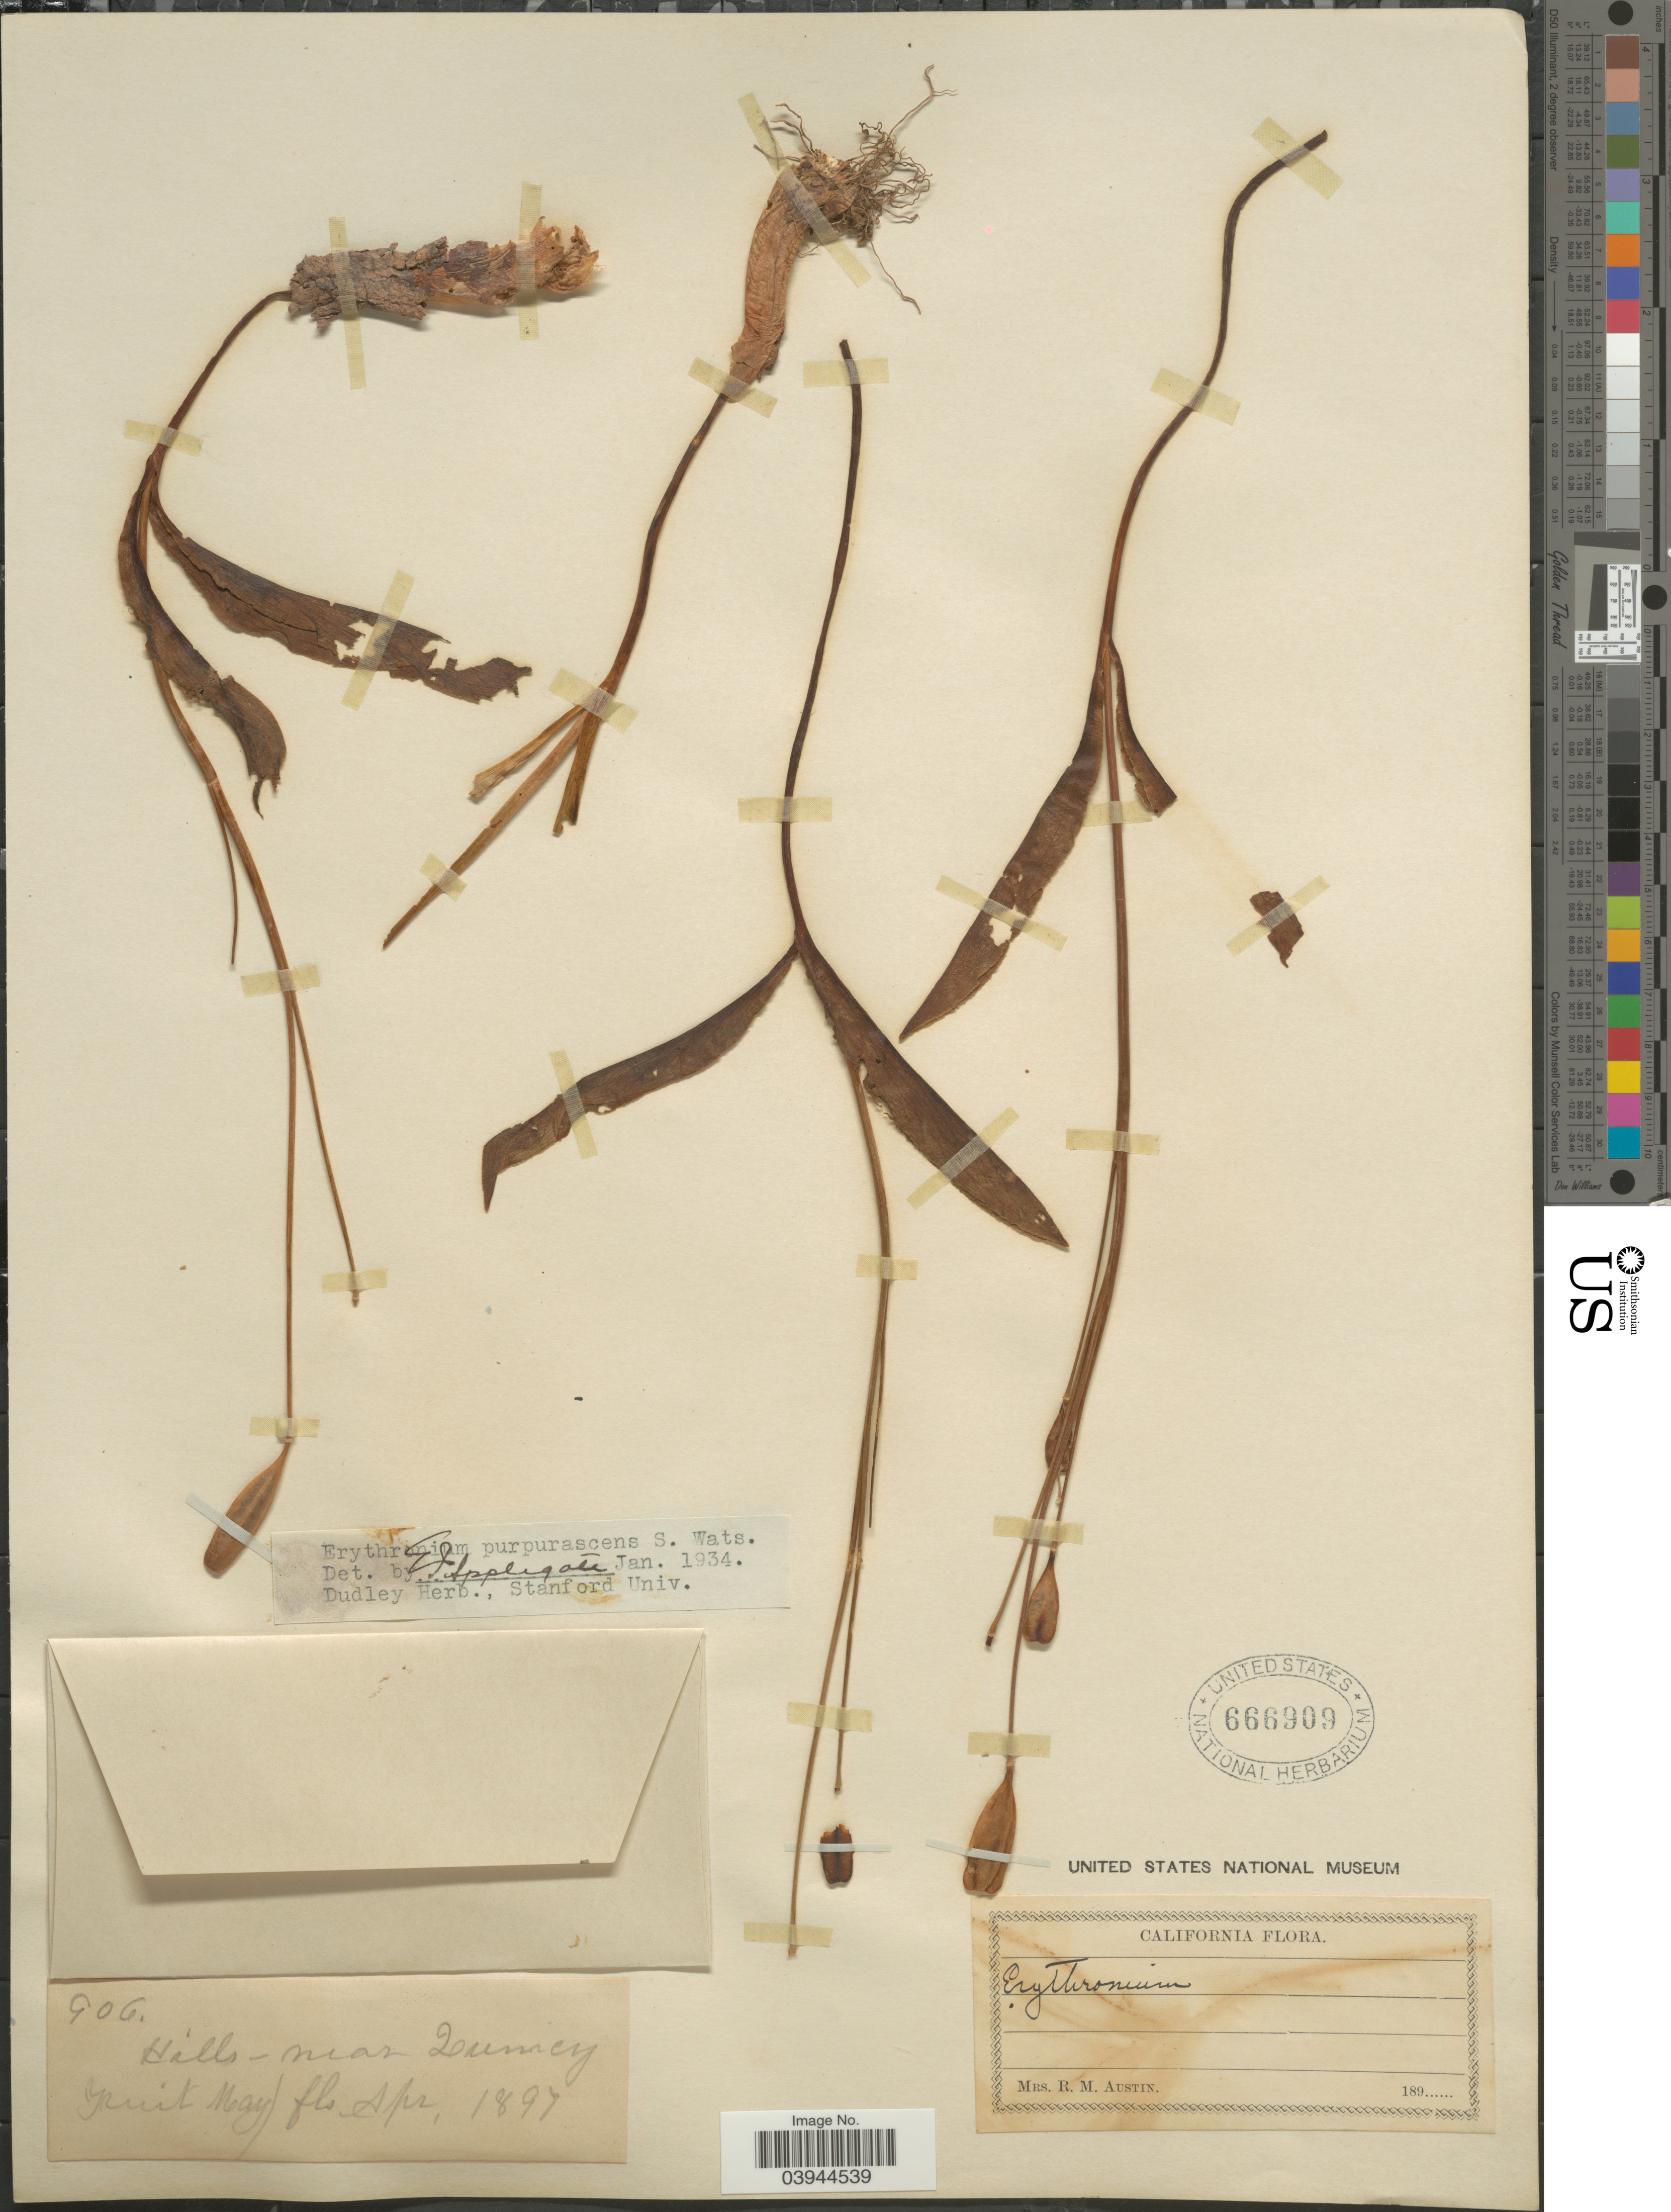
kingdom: Plantae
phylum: Tracheophyta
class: Liliopsida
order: Liliales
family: Liliaceae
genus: Erythronium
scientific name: Erythronium purpurascens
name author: S. Watson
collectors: R. Austin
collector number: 906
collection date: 1897-04/1897-05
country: United States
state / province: California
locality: Hills near Quincy.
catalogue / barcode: US 666909